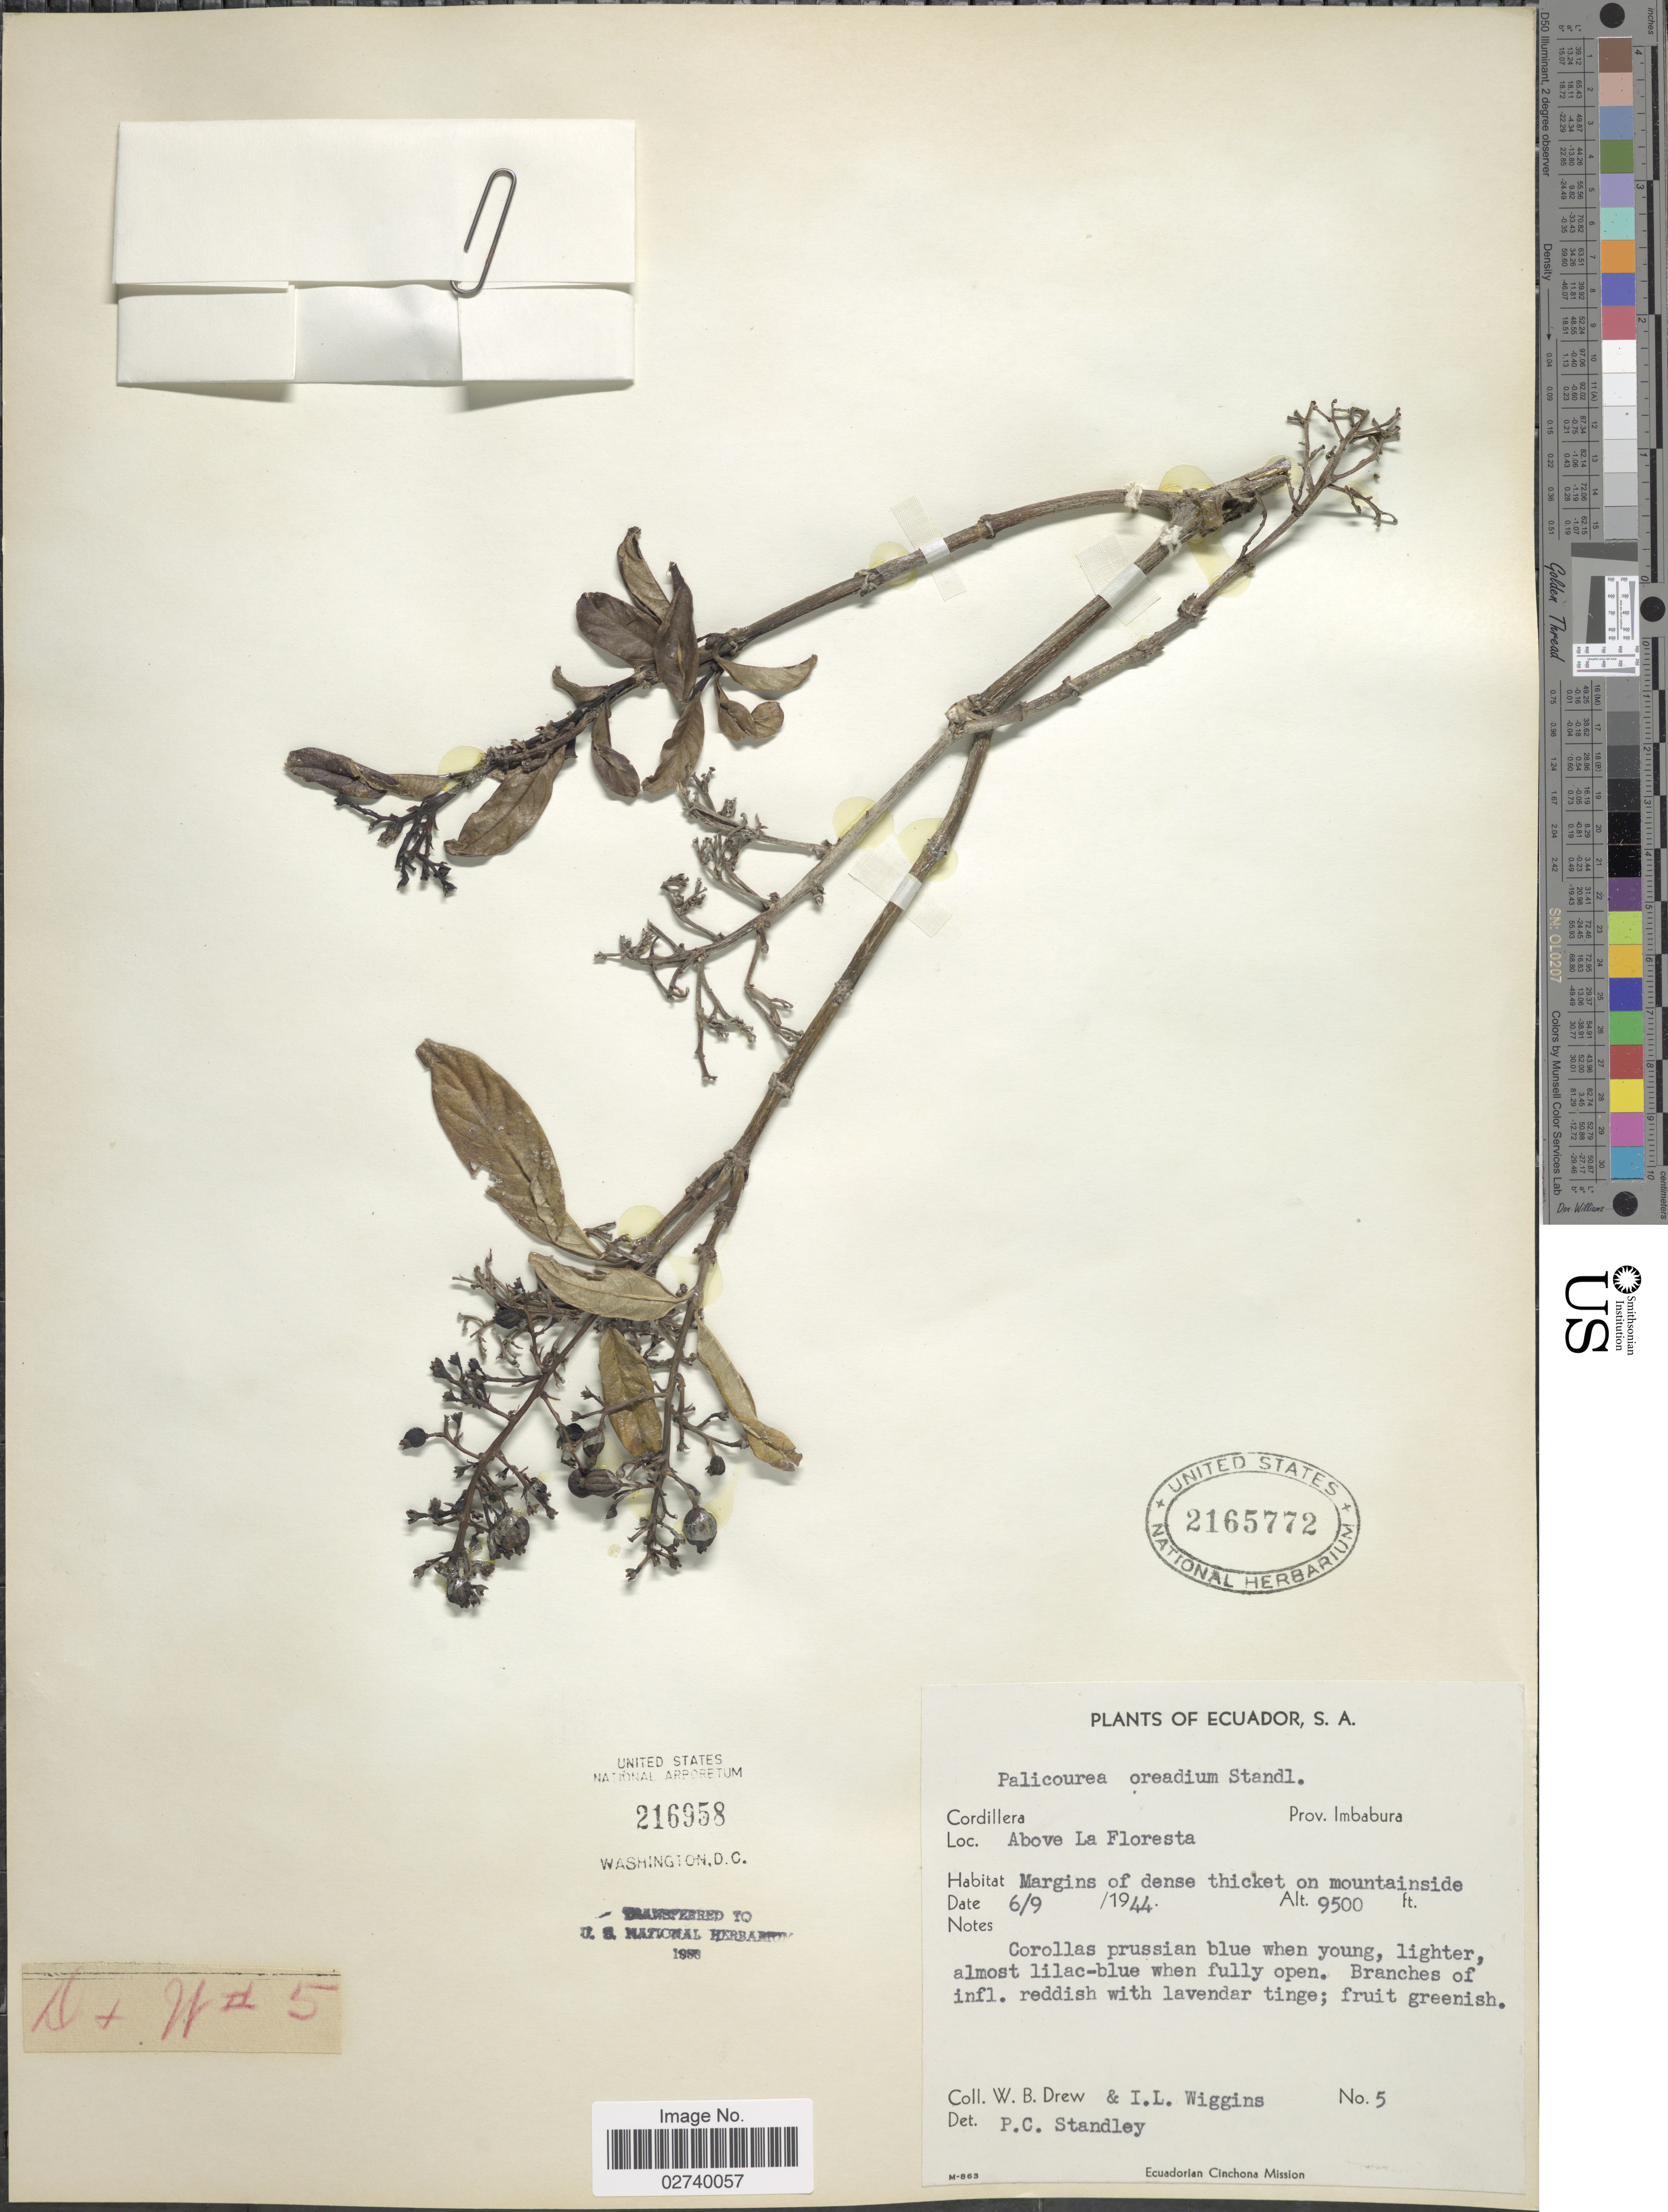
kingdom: Plantae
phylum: Tracheophyta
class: Magnoliopsida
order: Gentianales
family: Rubiaceae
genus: Palicourea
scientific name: Palicourea lineata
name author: Benth.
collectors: W. B. Drew & I. L. Wiggins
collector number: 5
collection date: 1944-09-06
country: Ecuador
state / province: Imbabura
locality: Cordillera. Above La Floresta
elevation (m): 2896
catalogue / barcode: US 2165772